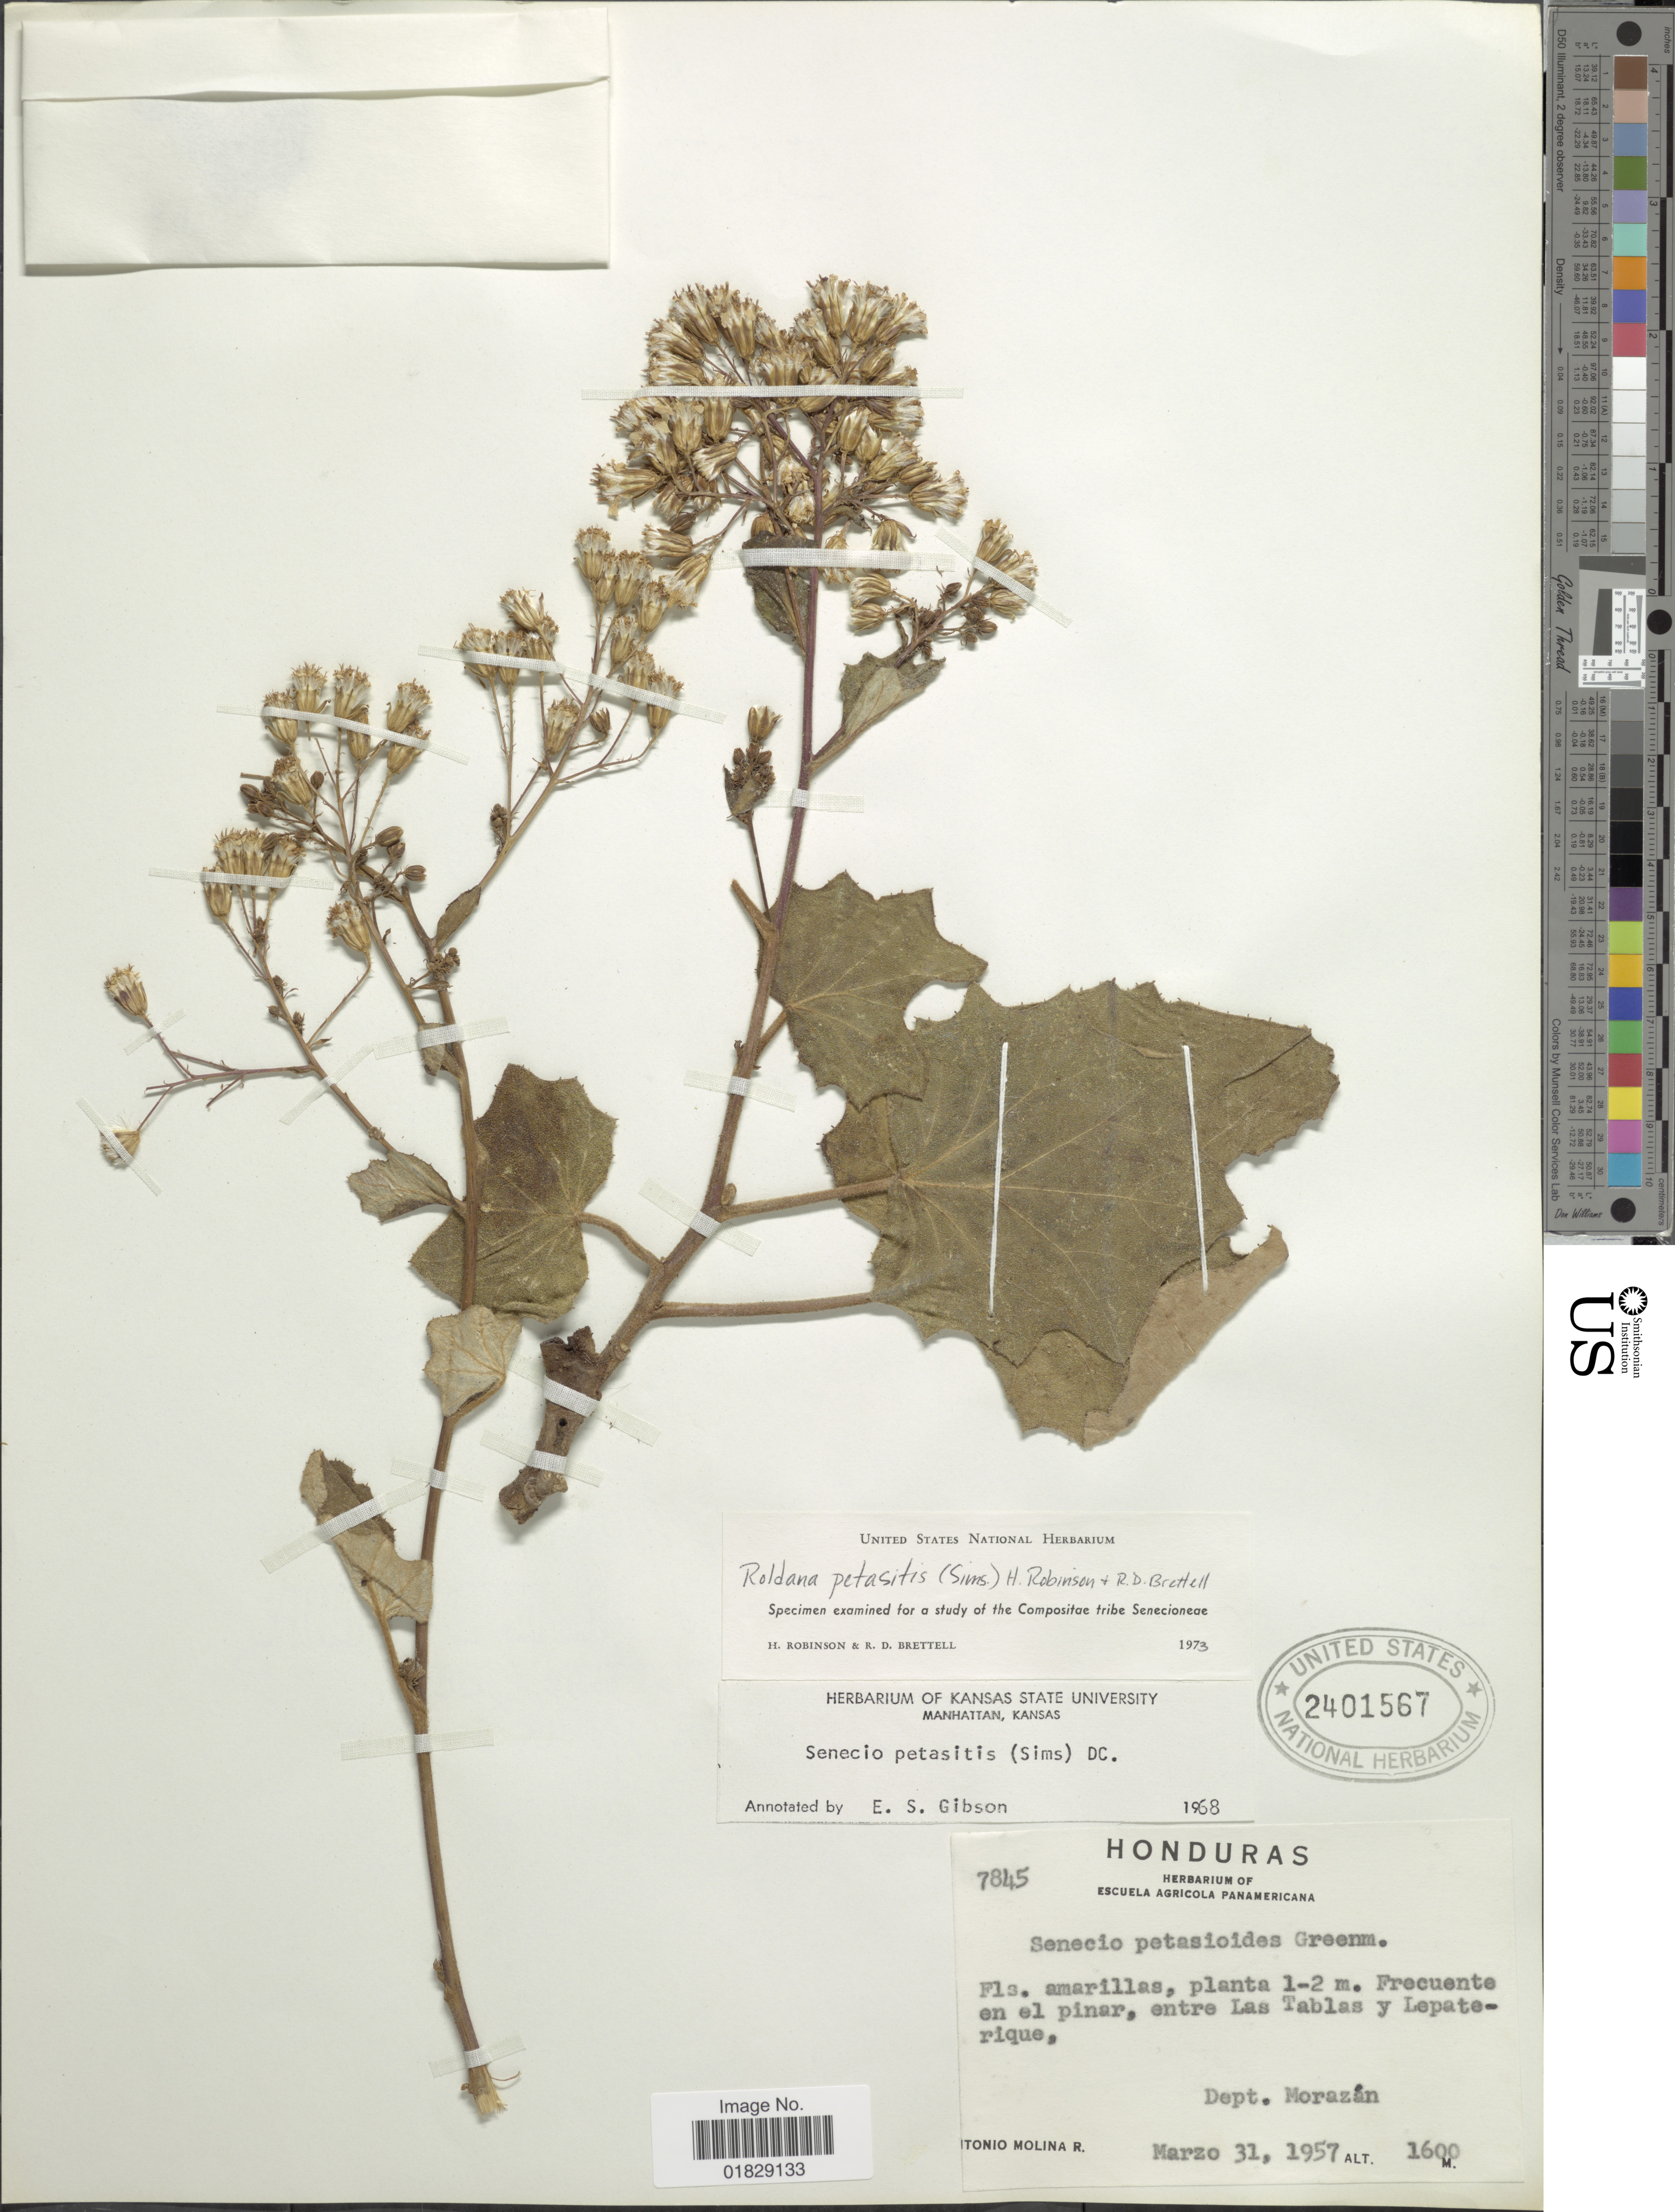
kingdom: Plantae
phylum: Tracheophyta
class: Magnoliopsida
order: Asterales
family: Asteraceae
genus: Roldana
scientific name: Roldana petasitis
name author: (Sims) H. Rob. & Brettell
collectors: A. Molina R.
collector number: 7845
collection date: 1957-03-31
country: Honduras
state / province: Fco. Morazán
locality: Frecuente en el pinar, entre Las Tablas y Lepaterique, Dept. Morazán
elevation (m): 1600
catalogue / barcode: US 2401567